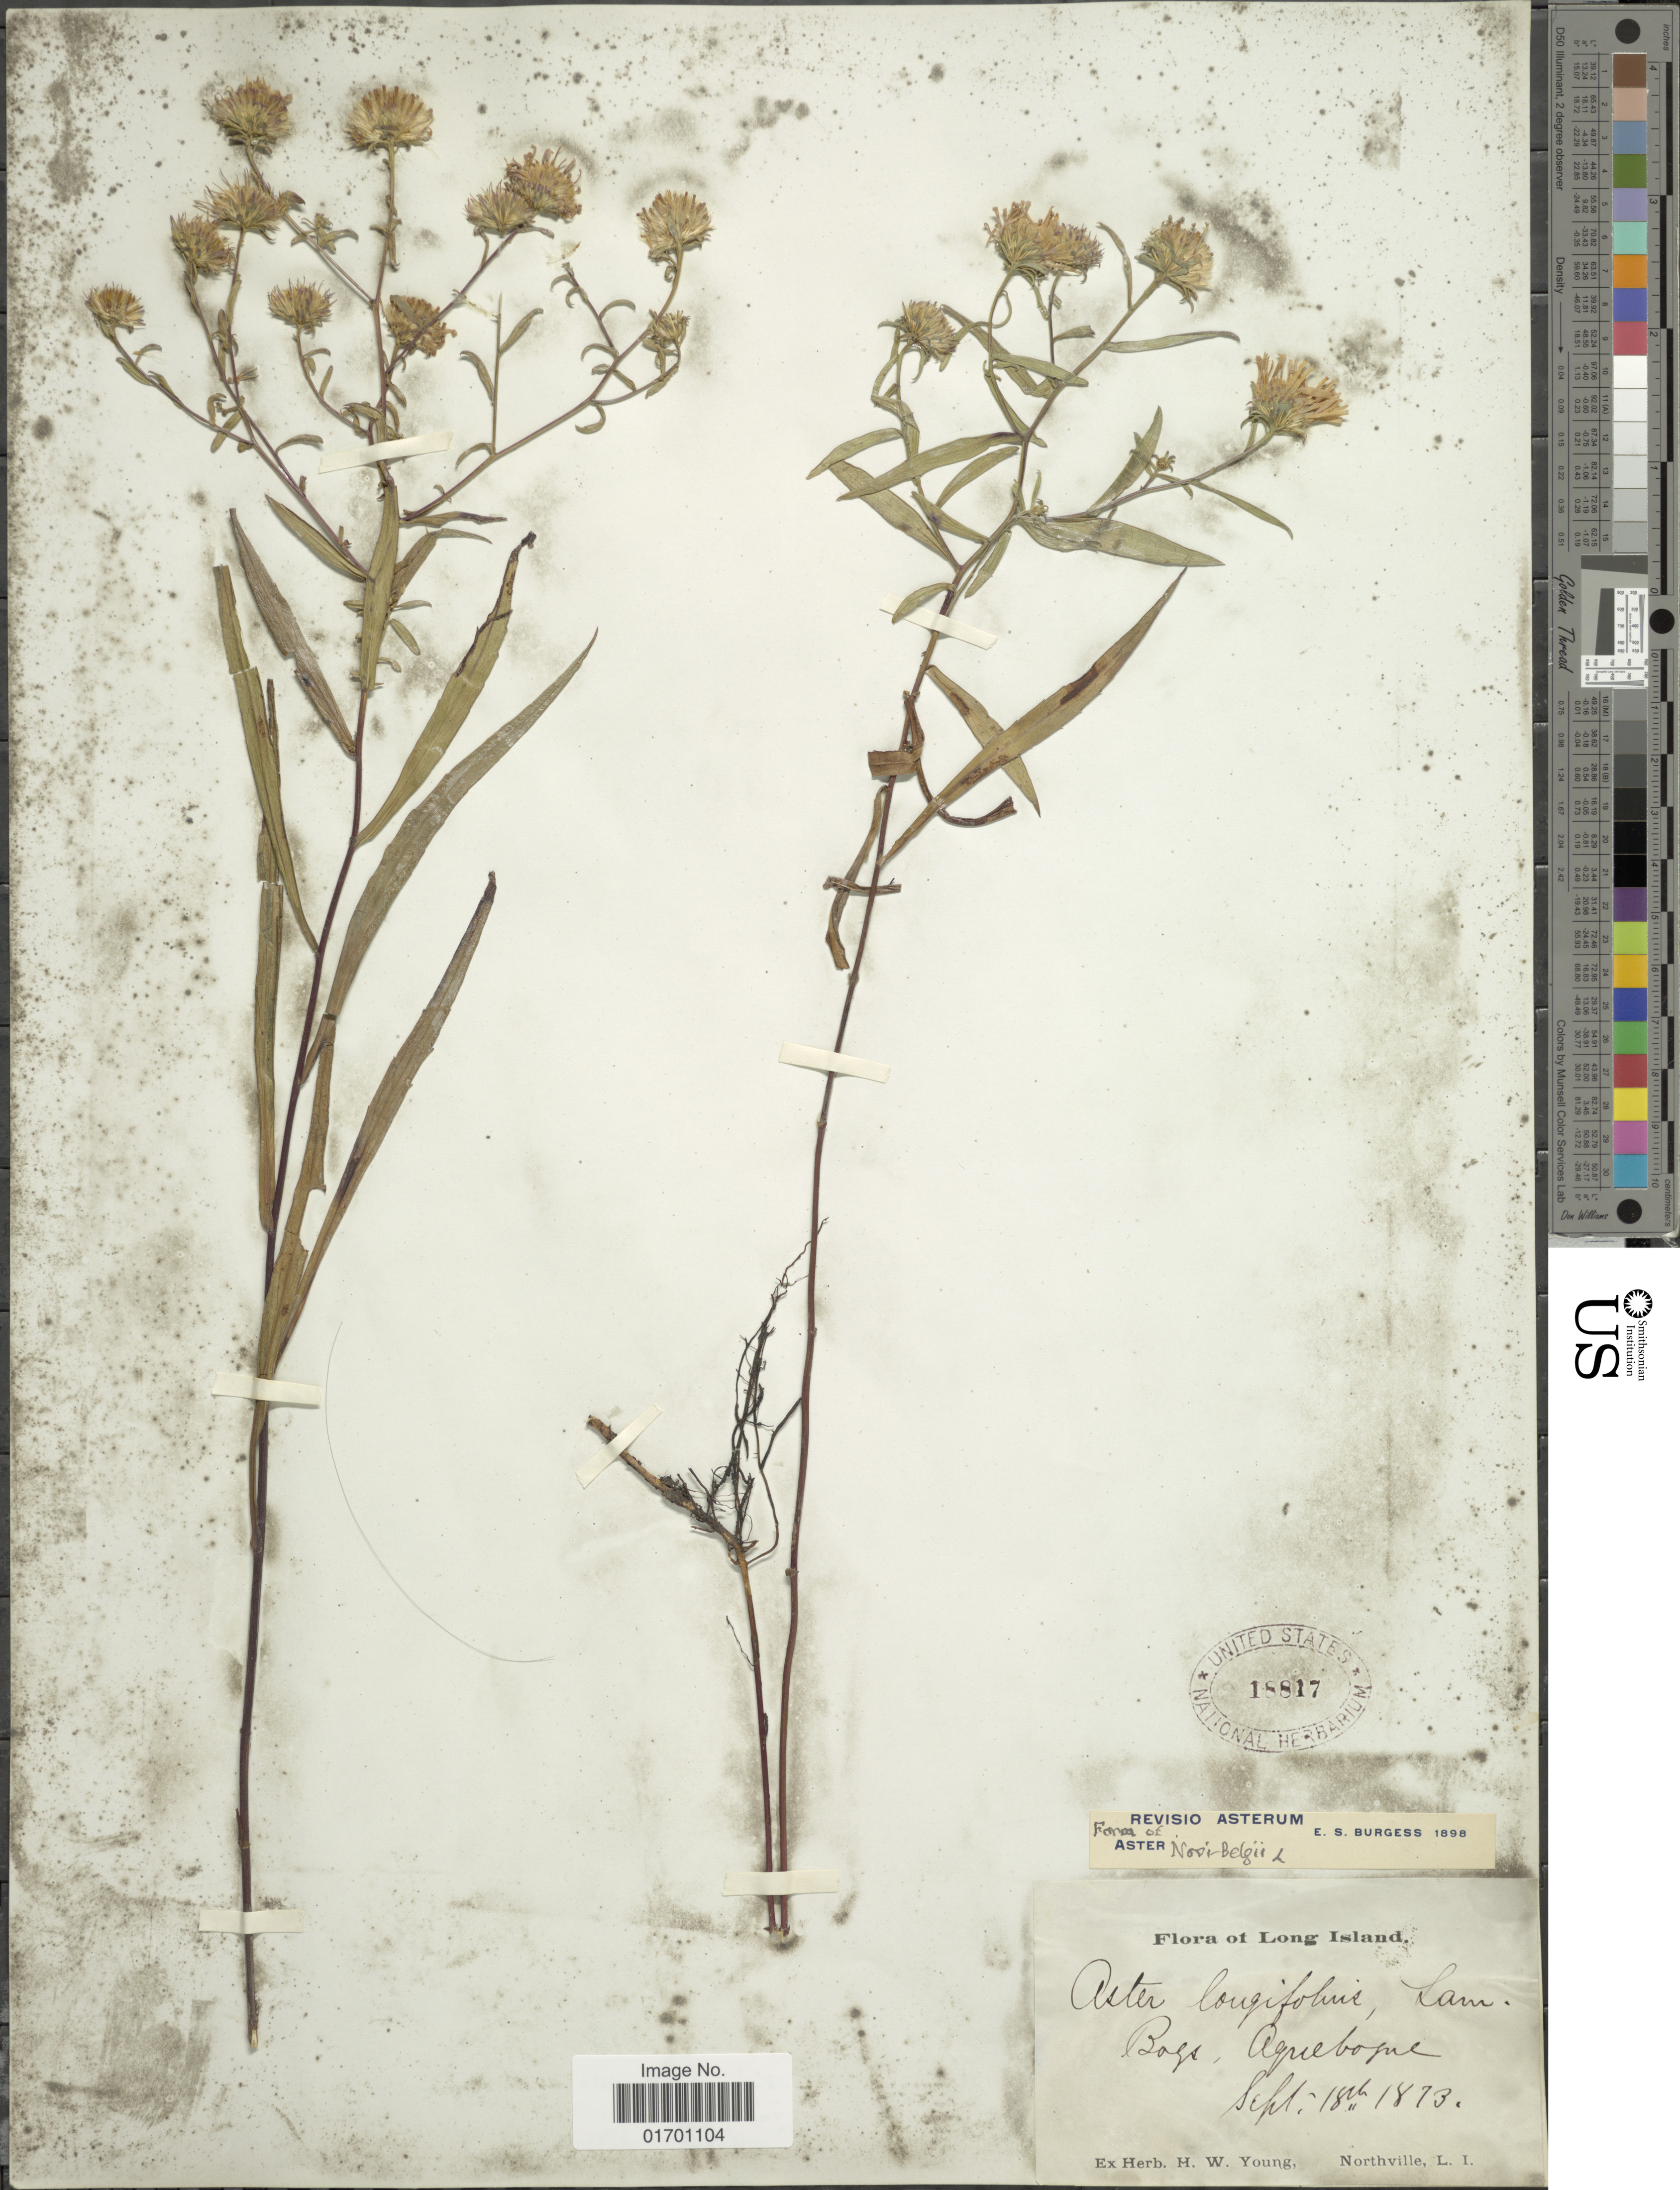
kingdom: Plantae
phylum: Tracheophyta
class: Magnoliopsida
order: Asterales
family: Asteraceae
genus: Symphyotrichum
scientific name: Symphyotrichum novi-belgii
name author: (L.) G.L. Nesom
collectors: ex herb. H.W. Young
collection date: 1873-09-18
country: United States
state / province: New York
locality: Bogs, Aquebogue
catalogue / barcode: US 18817